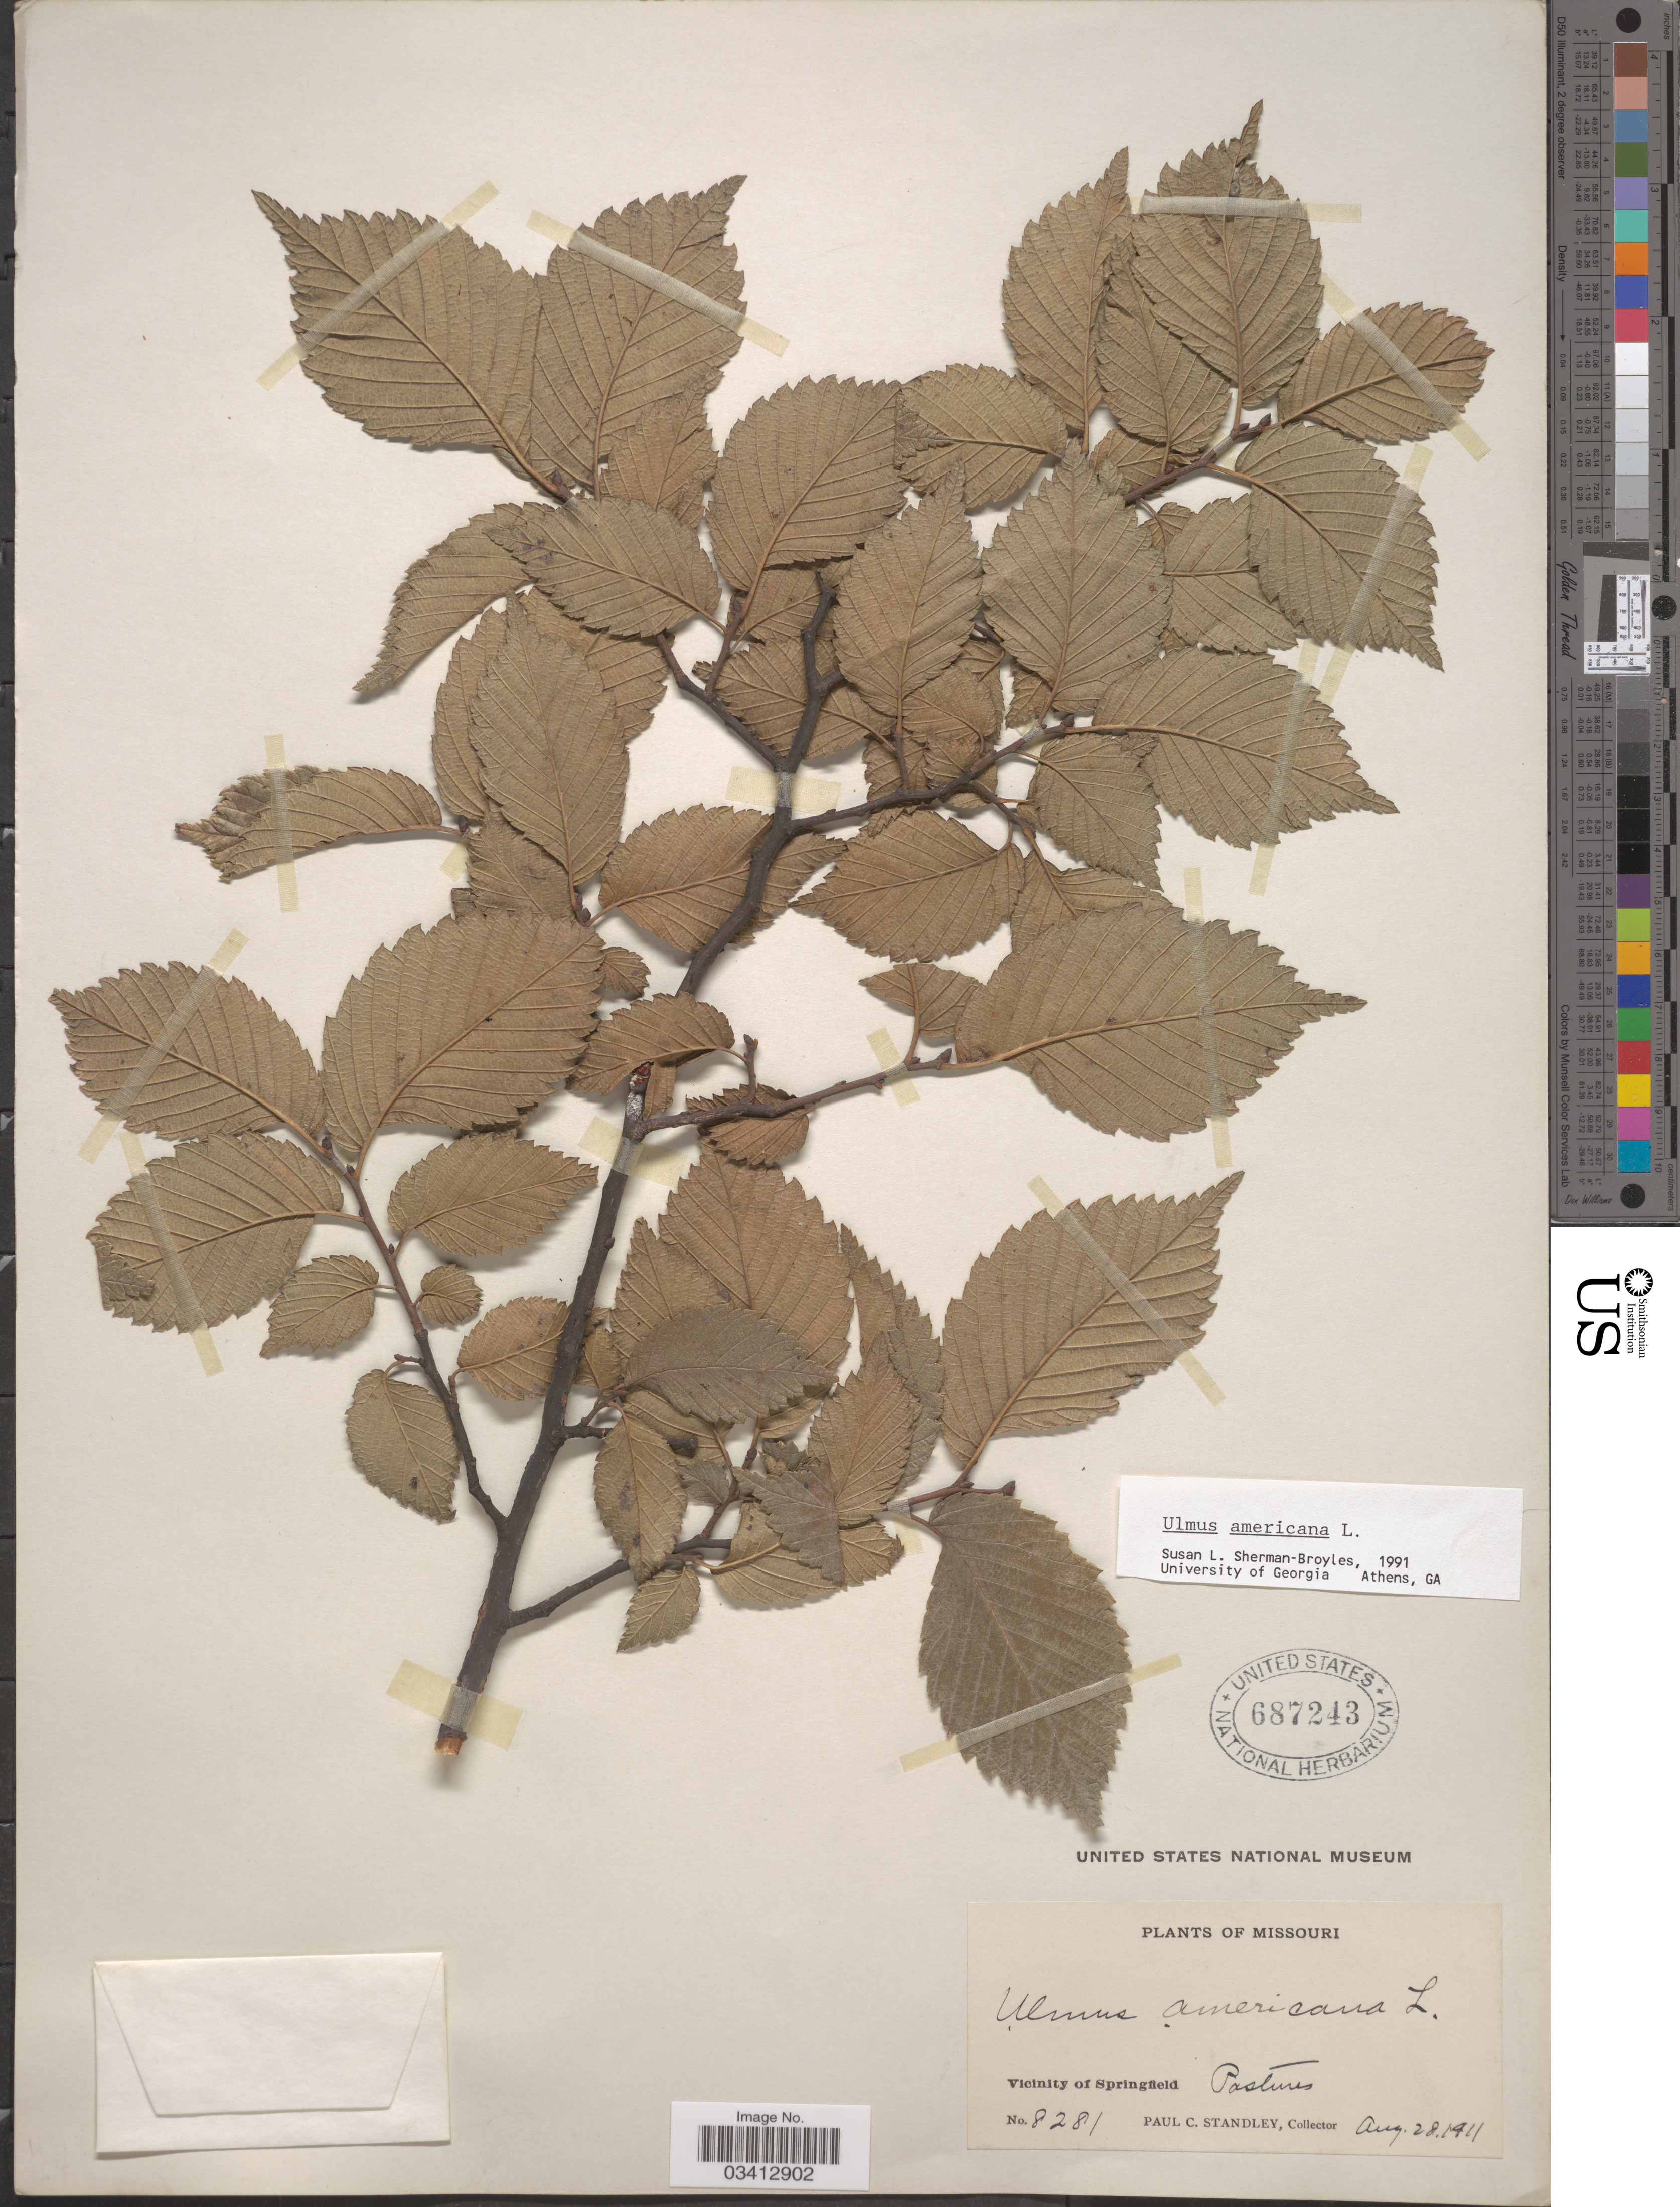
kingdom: Plantae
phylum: Tracheophyta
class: Magnoliopsida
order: Rosales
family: Ulmaceae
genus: Ulmus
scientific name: Ulmus americana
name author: L.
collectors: P. C. Standley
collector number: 8281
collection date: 1911-08-28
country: United States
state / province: Missouri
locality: Vicinity of Springfield, Pastures.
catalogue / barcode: US 687243